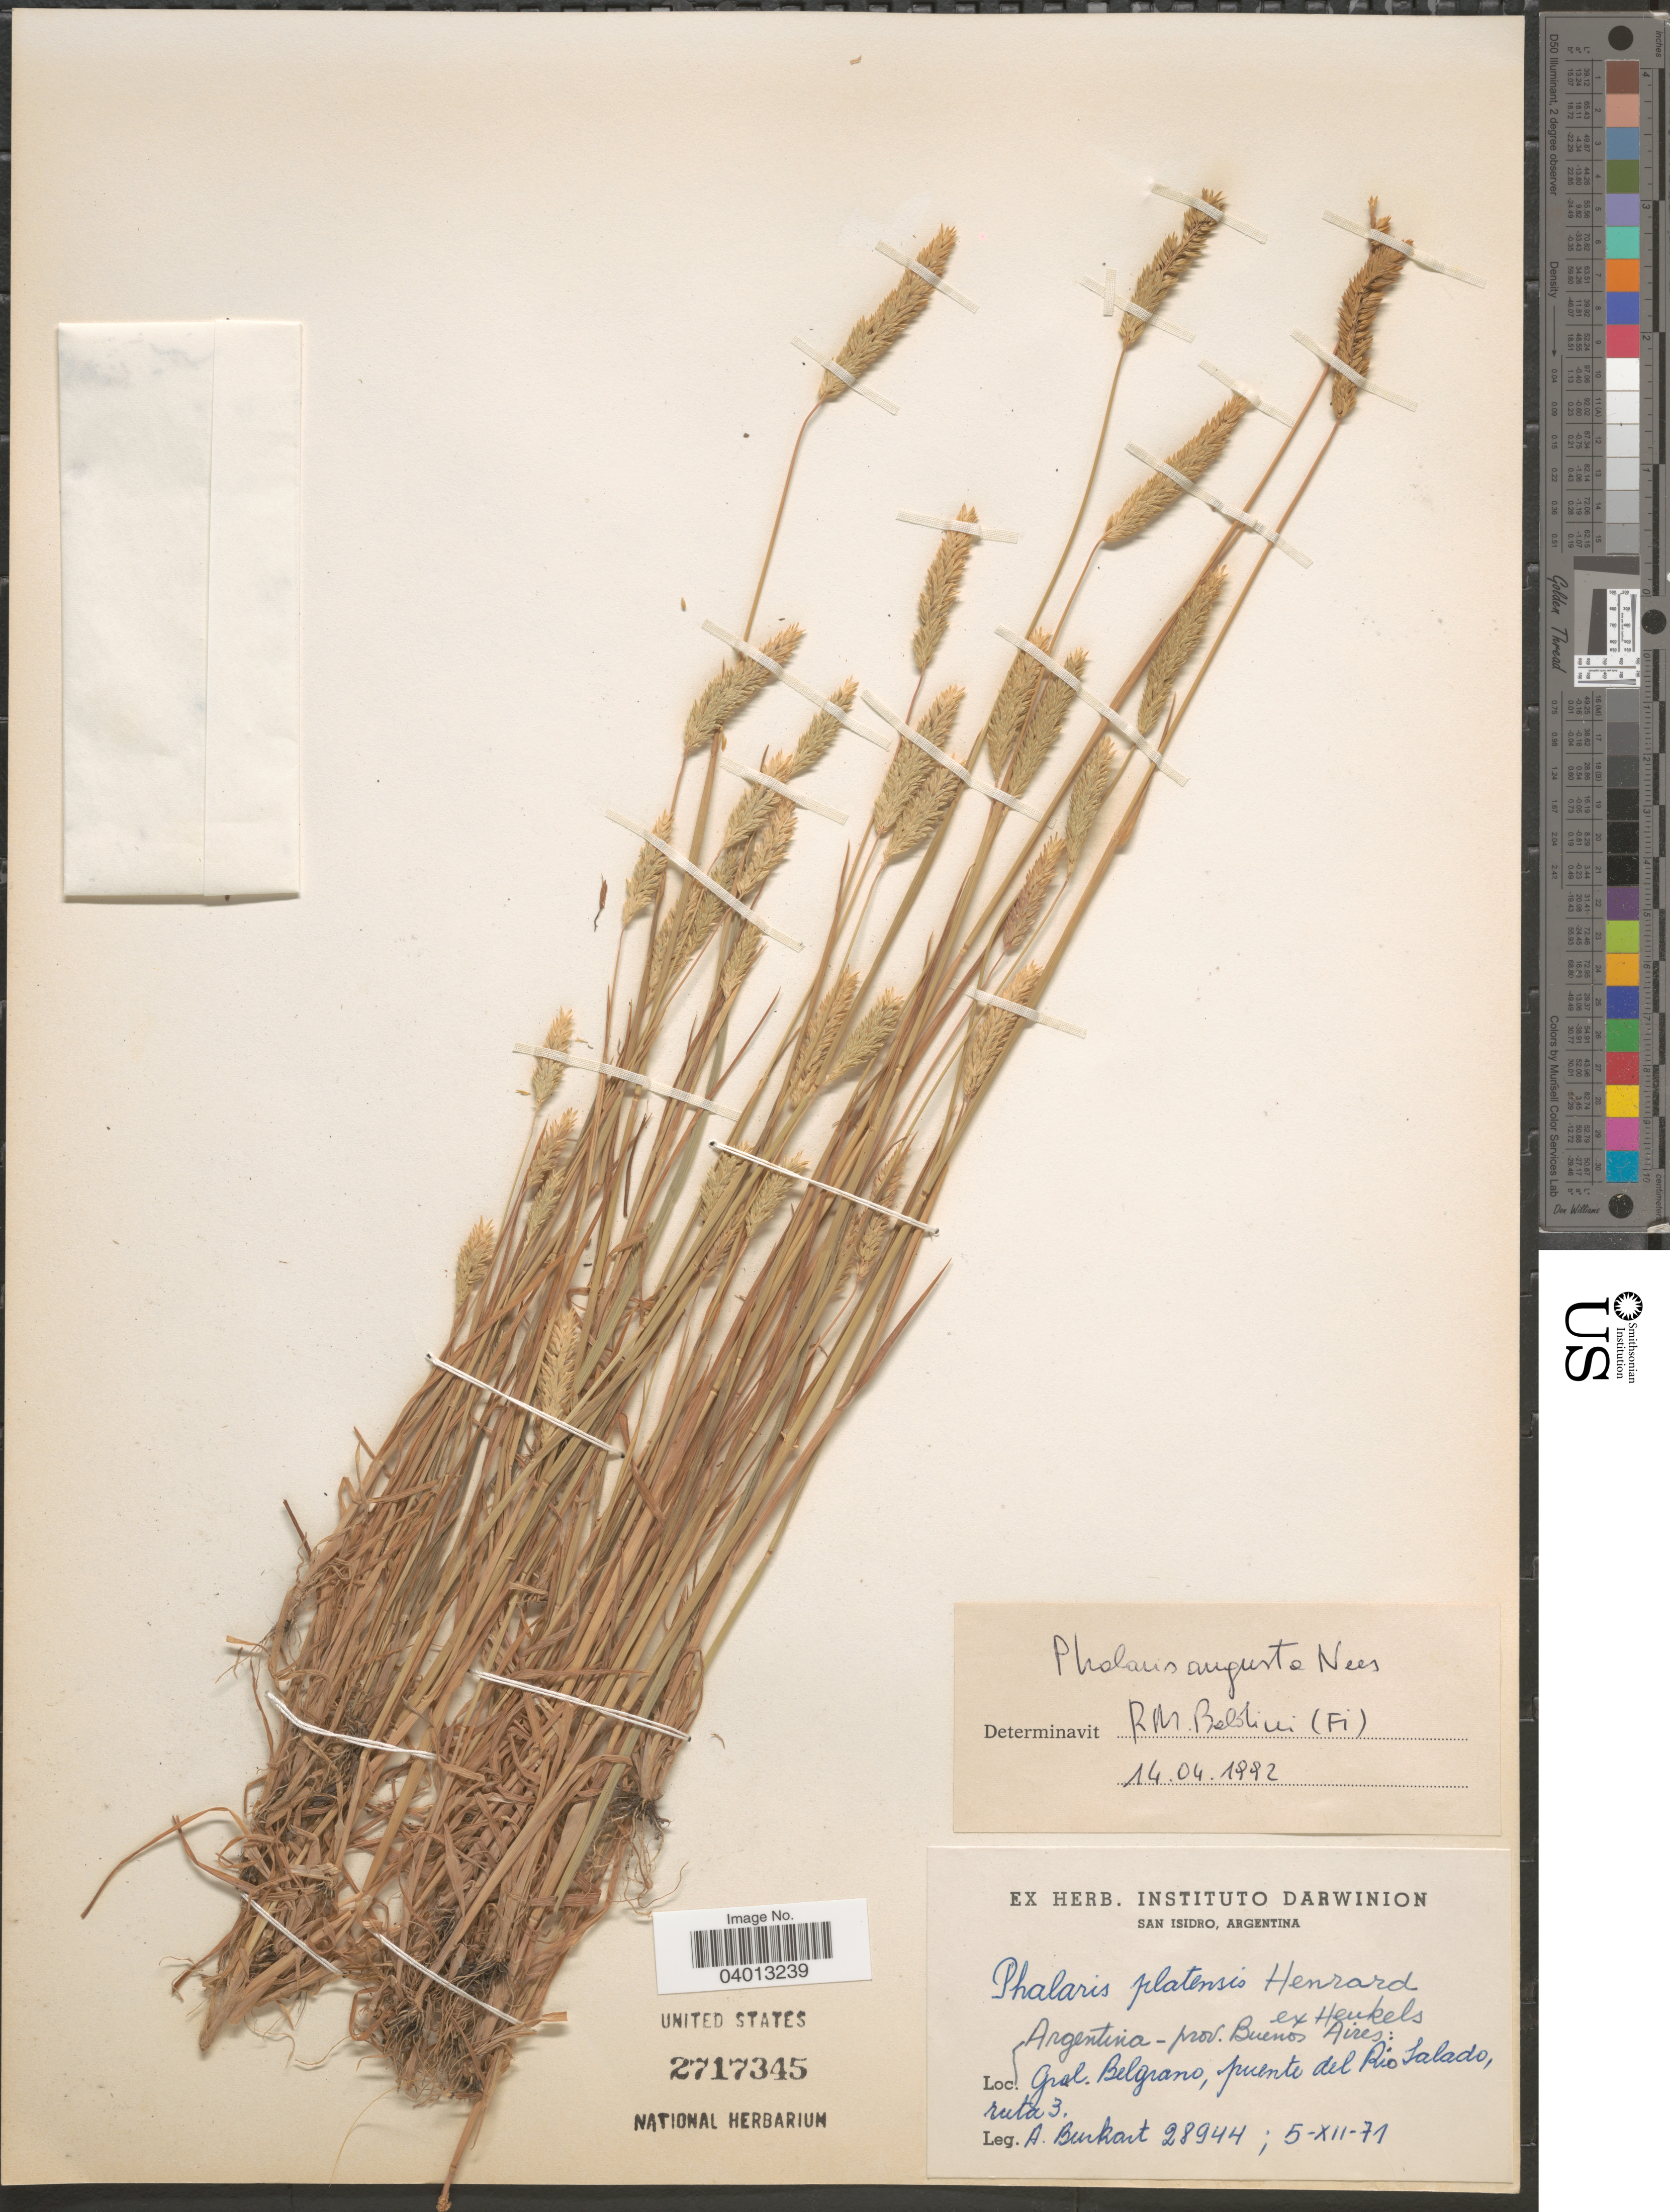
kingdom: Plantae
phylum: Tracheophyta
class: Liliopsida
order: Poales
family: Poaceae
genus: Phalaris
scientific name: Phalaris angusta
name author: Nees ex Trin.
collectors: A. E. Burkart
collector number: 28944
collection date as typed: Transcribed d/m/y: 5/12/71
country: Argentina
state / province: Buenos Aires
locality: Gral. Belgrano, puente del Río Salado, ruta 3.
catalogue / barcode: US 2717345